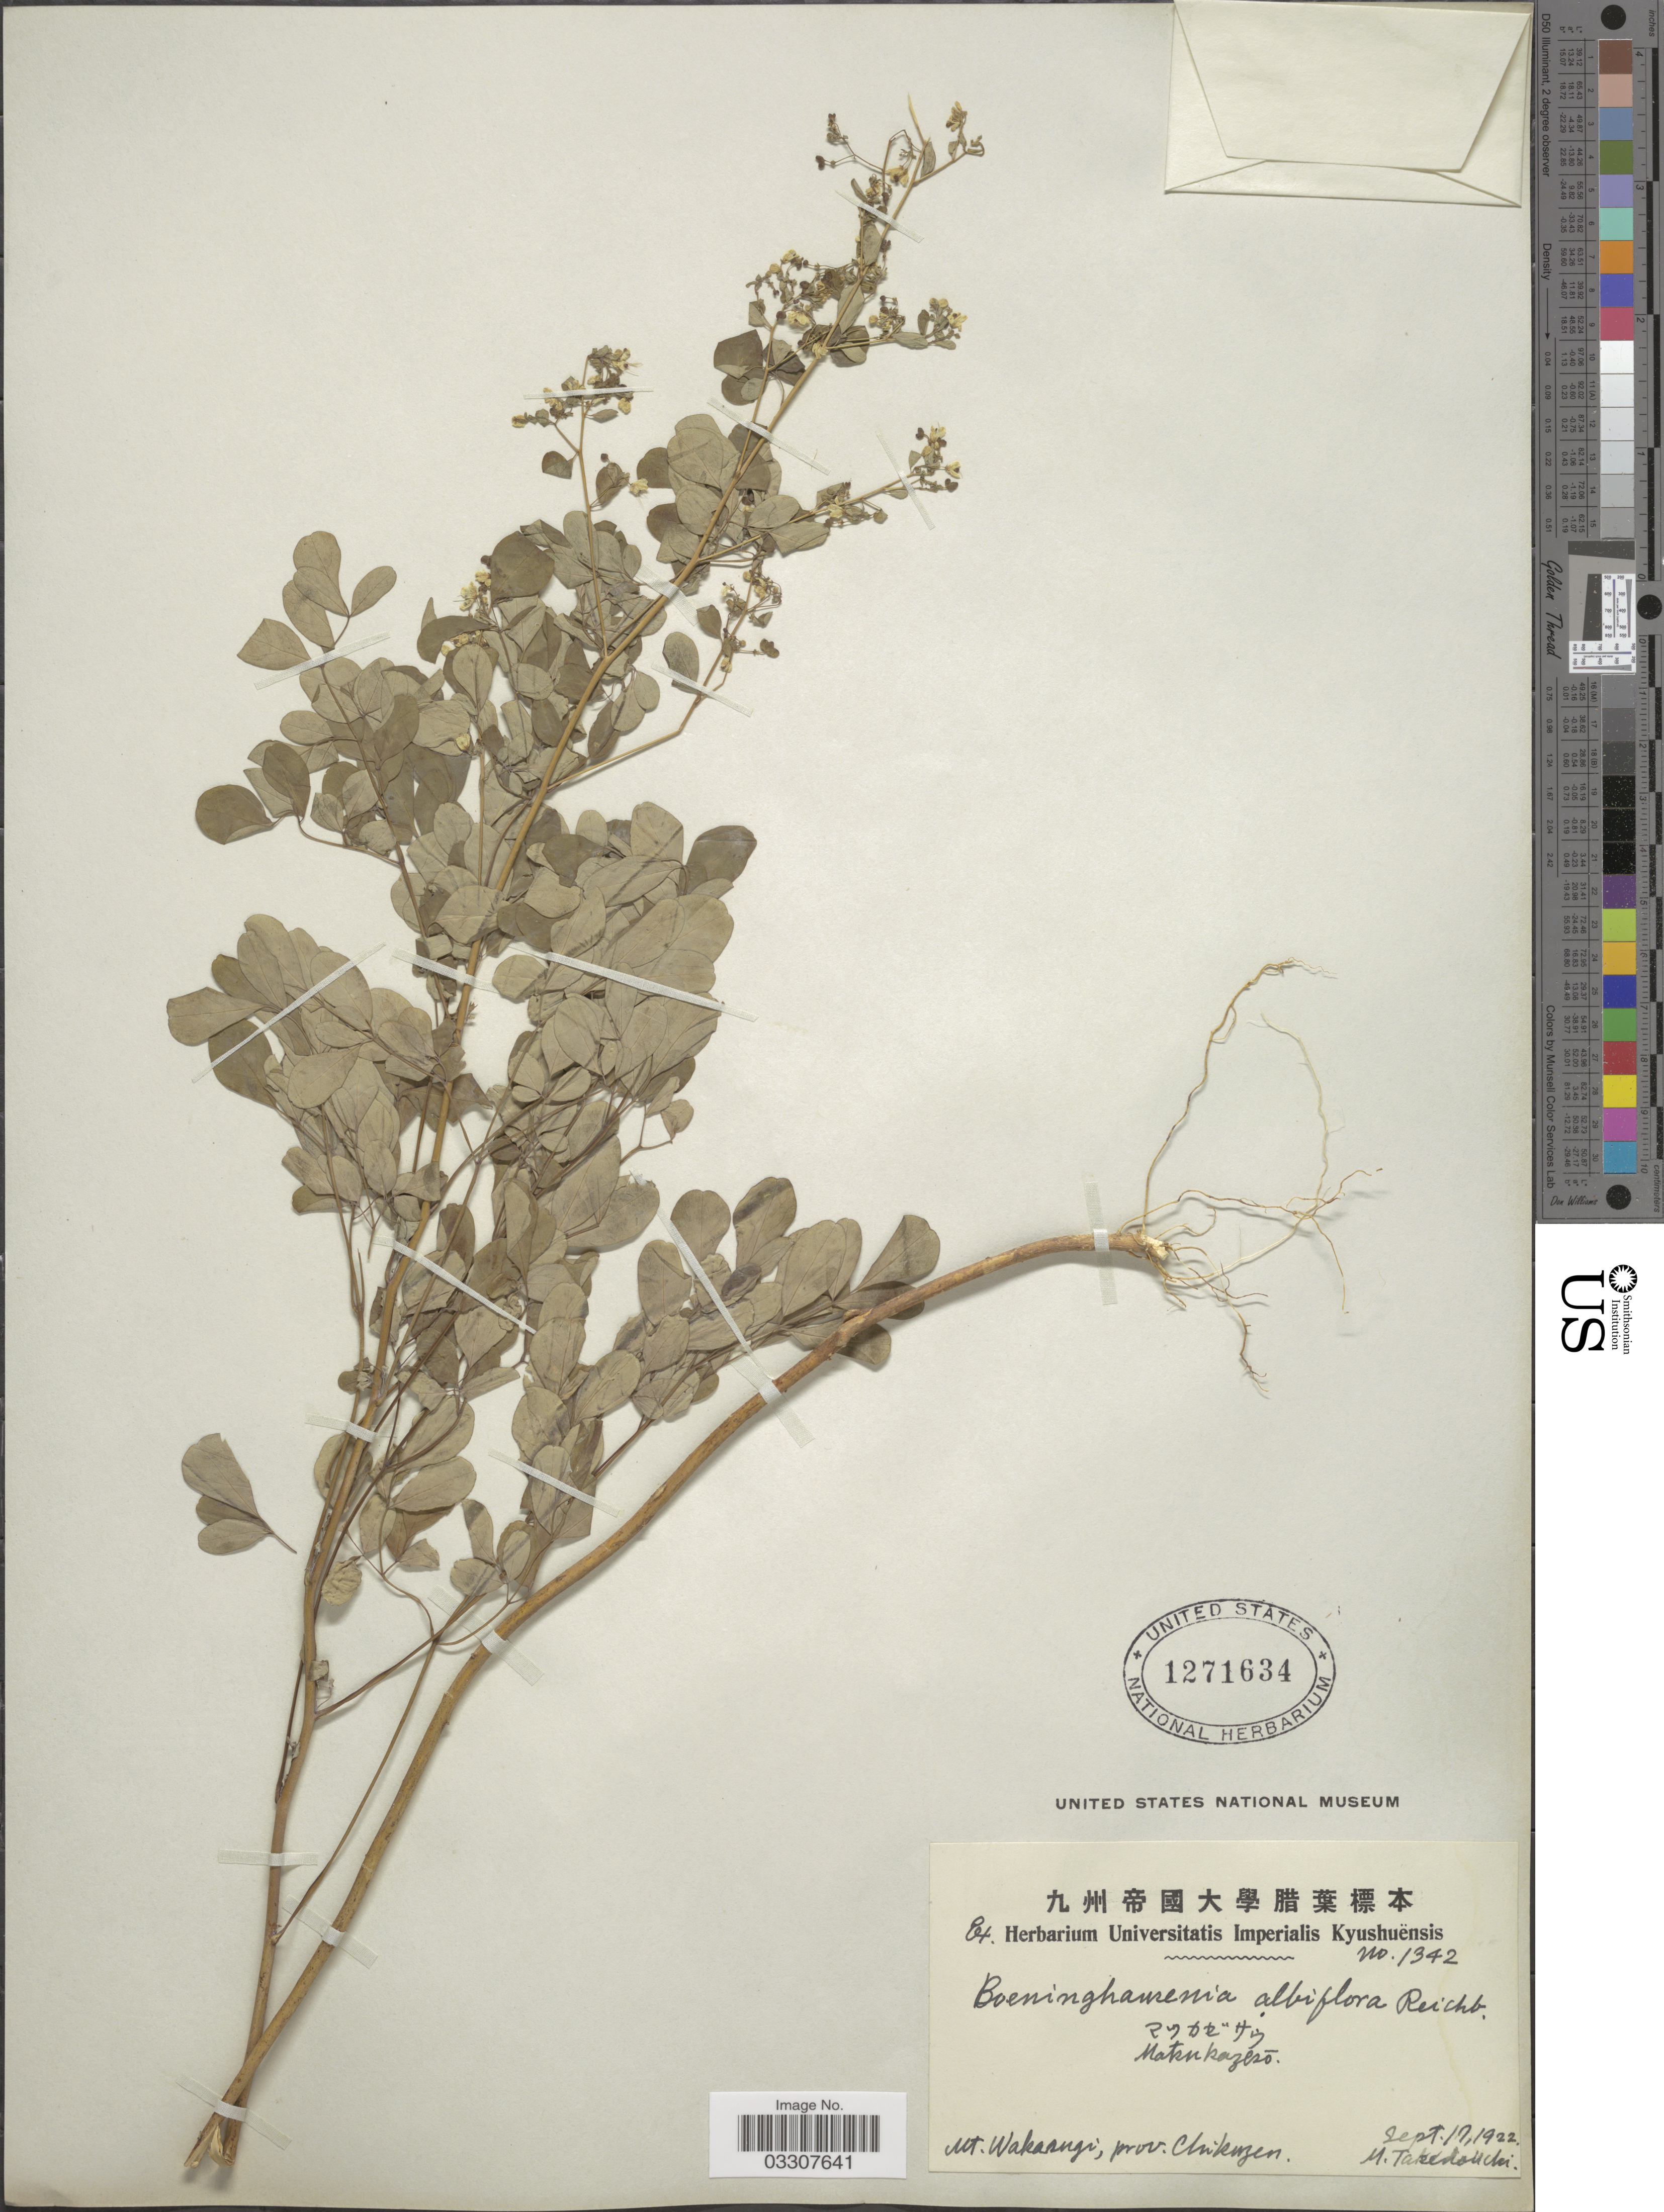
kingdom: Plantae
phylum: Tracheophyta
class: Magnoliopsida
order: Sapindales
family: Rutaceae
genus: Boenninghausenia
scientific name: Boenninghausenia albiflora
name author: (Hook.) Meisn.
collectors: M. Takenonchi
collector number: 1342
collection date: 1922-09-17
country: Japan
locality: Mt. Wakasugi; prov. Chikuzen.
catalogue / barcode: US 1271634